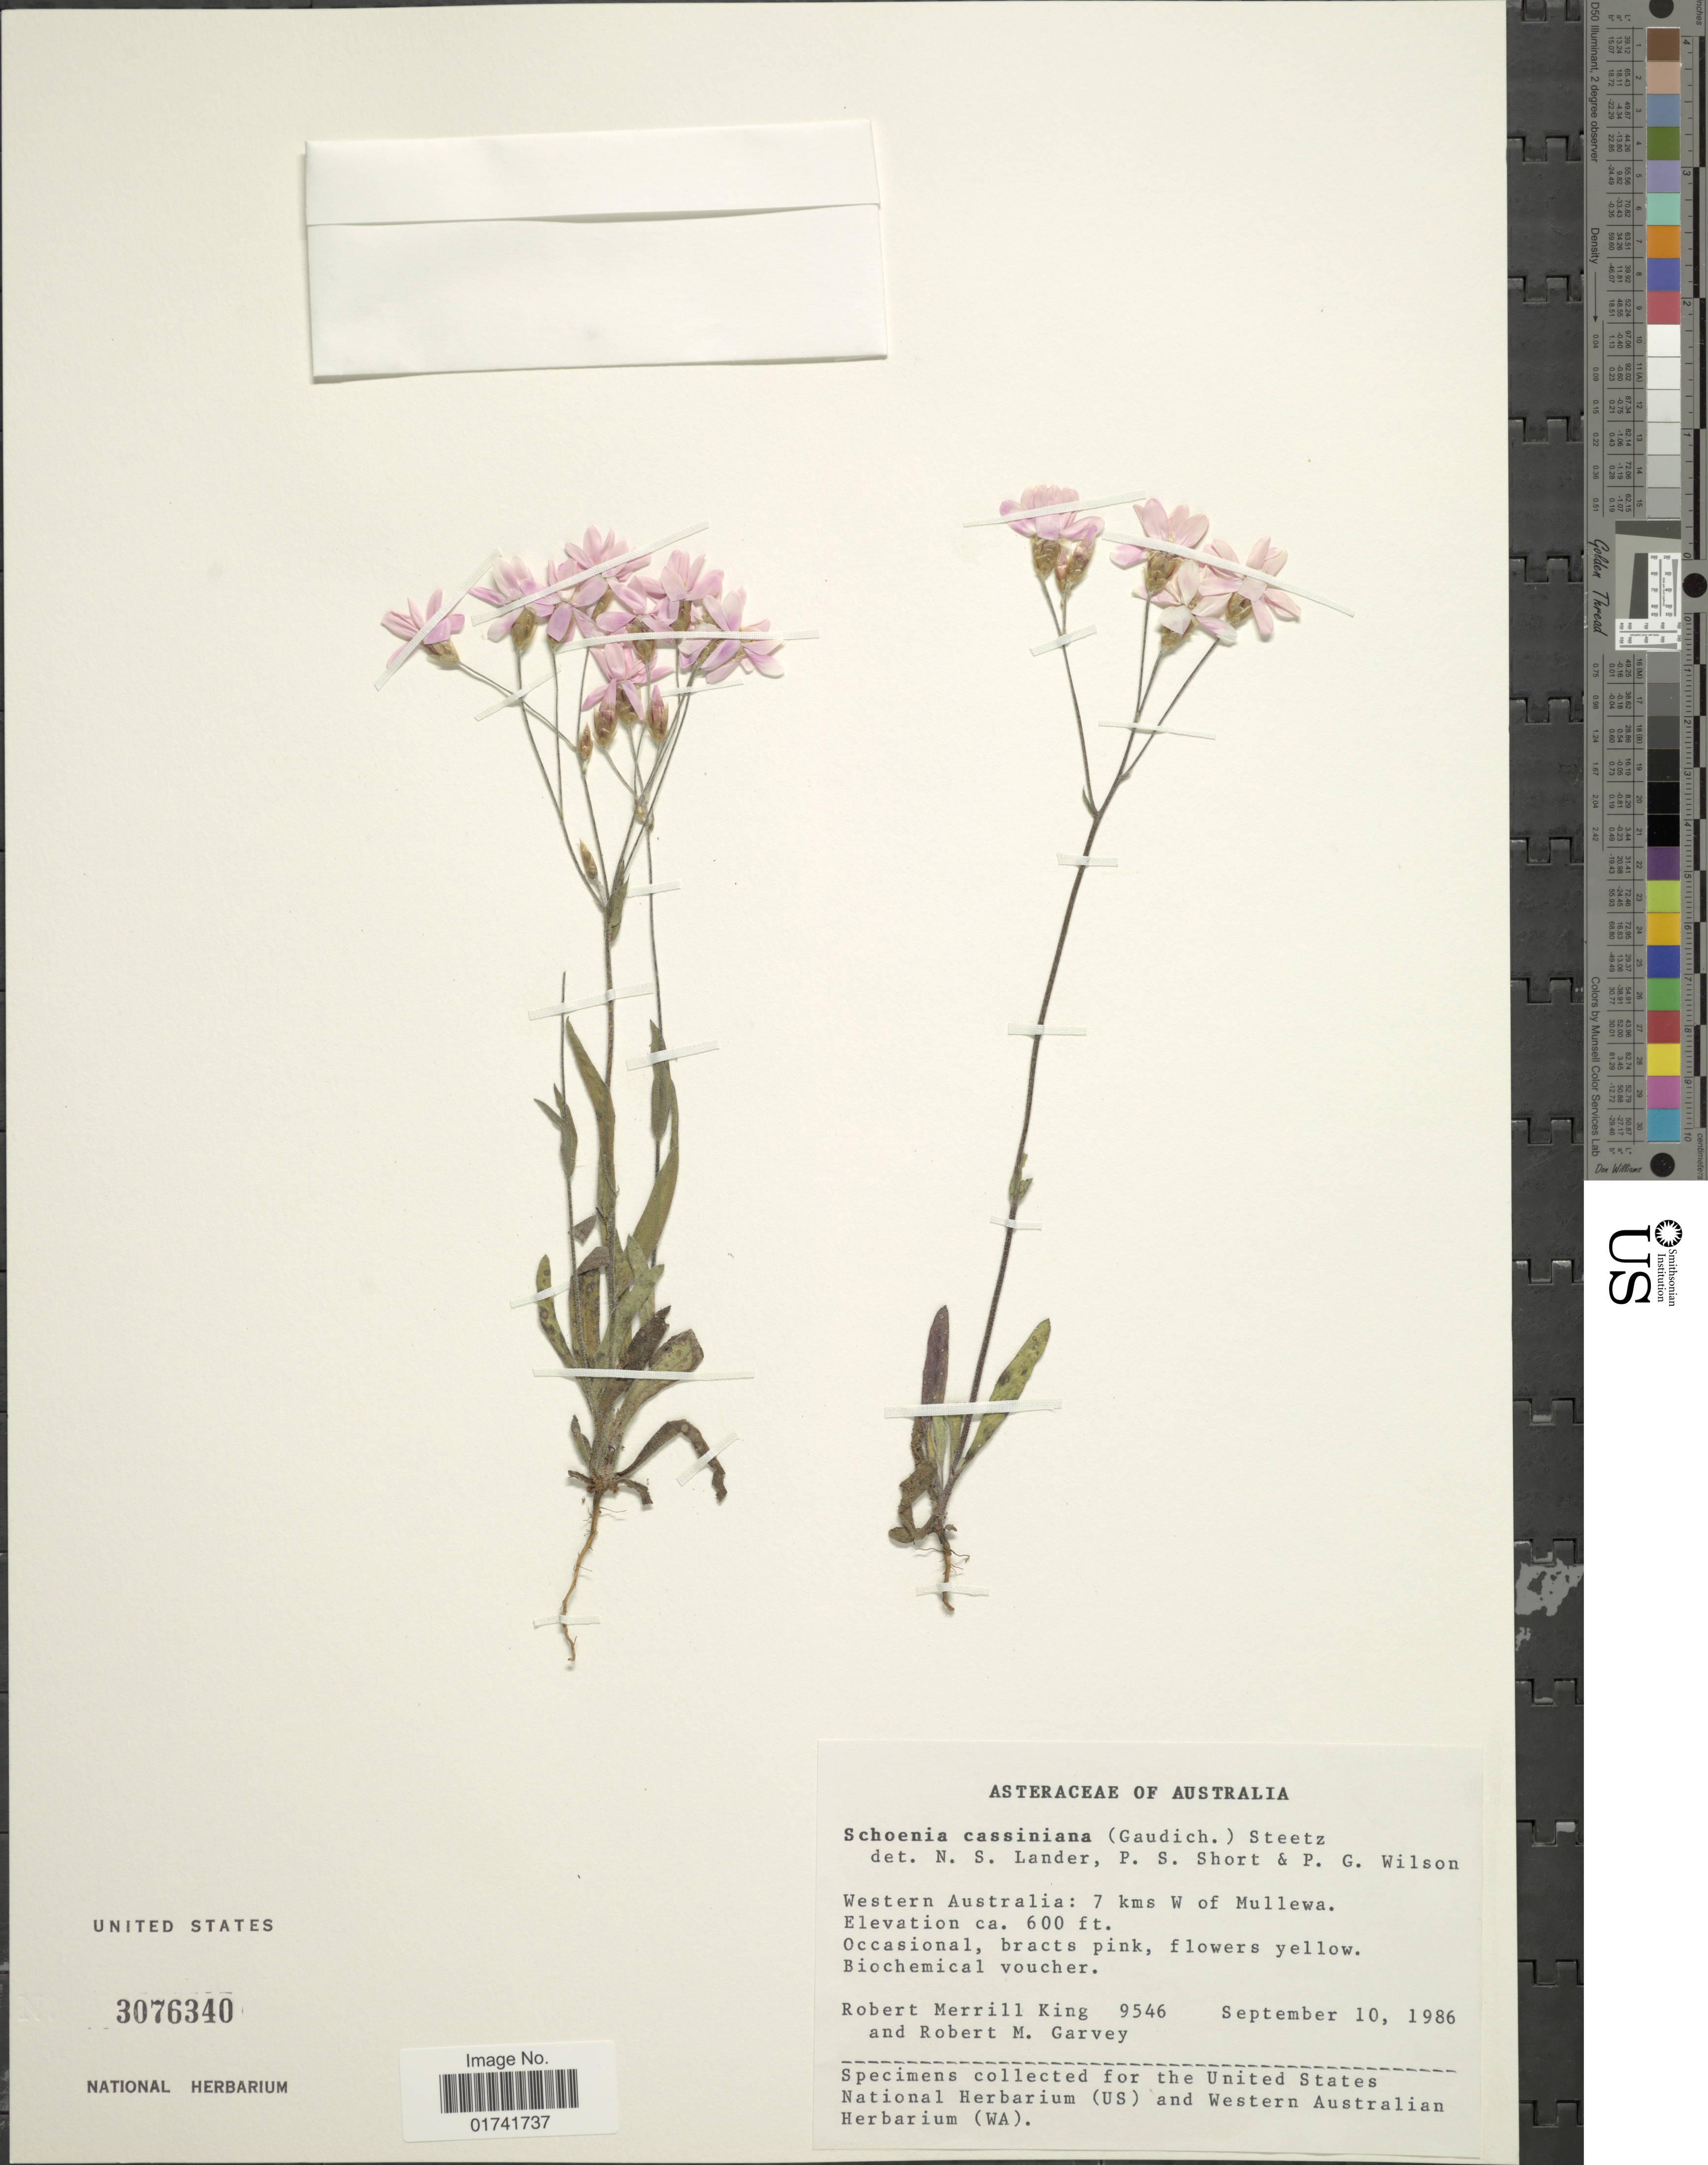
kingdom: Plantae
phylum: Tracheophyta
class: Magnoliopsida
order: Asterales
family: Asteraceae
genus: Schoenia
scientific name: Schoenia cassiniana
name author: (Gaudich.) Steetz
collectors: R. M. King & R. Garvey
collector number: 9546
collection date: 1986-09-10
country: Australia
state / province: Western Australia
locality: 7 kms W of Mullewa.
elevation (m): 183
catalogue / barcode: US 3076340